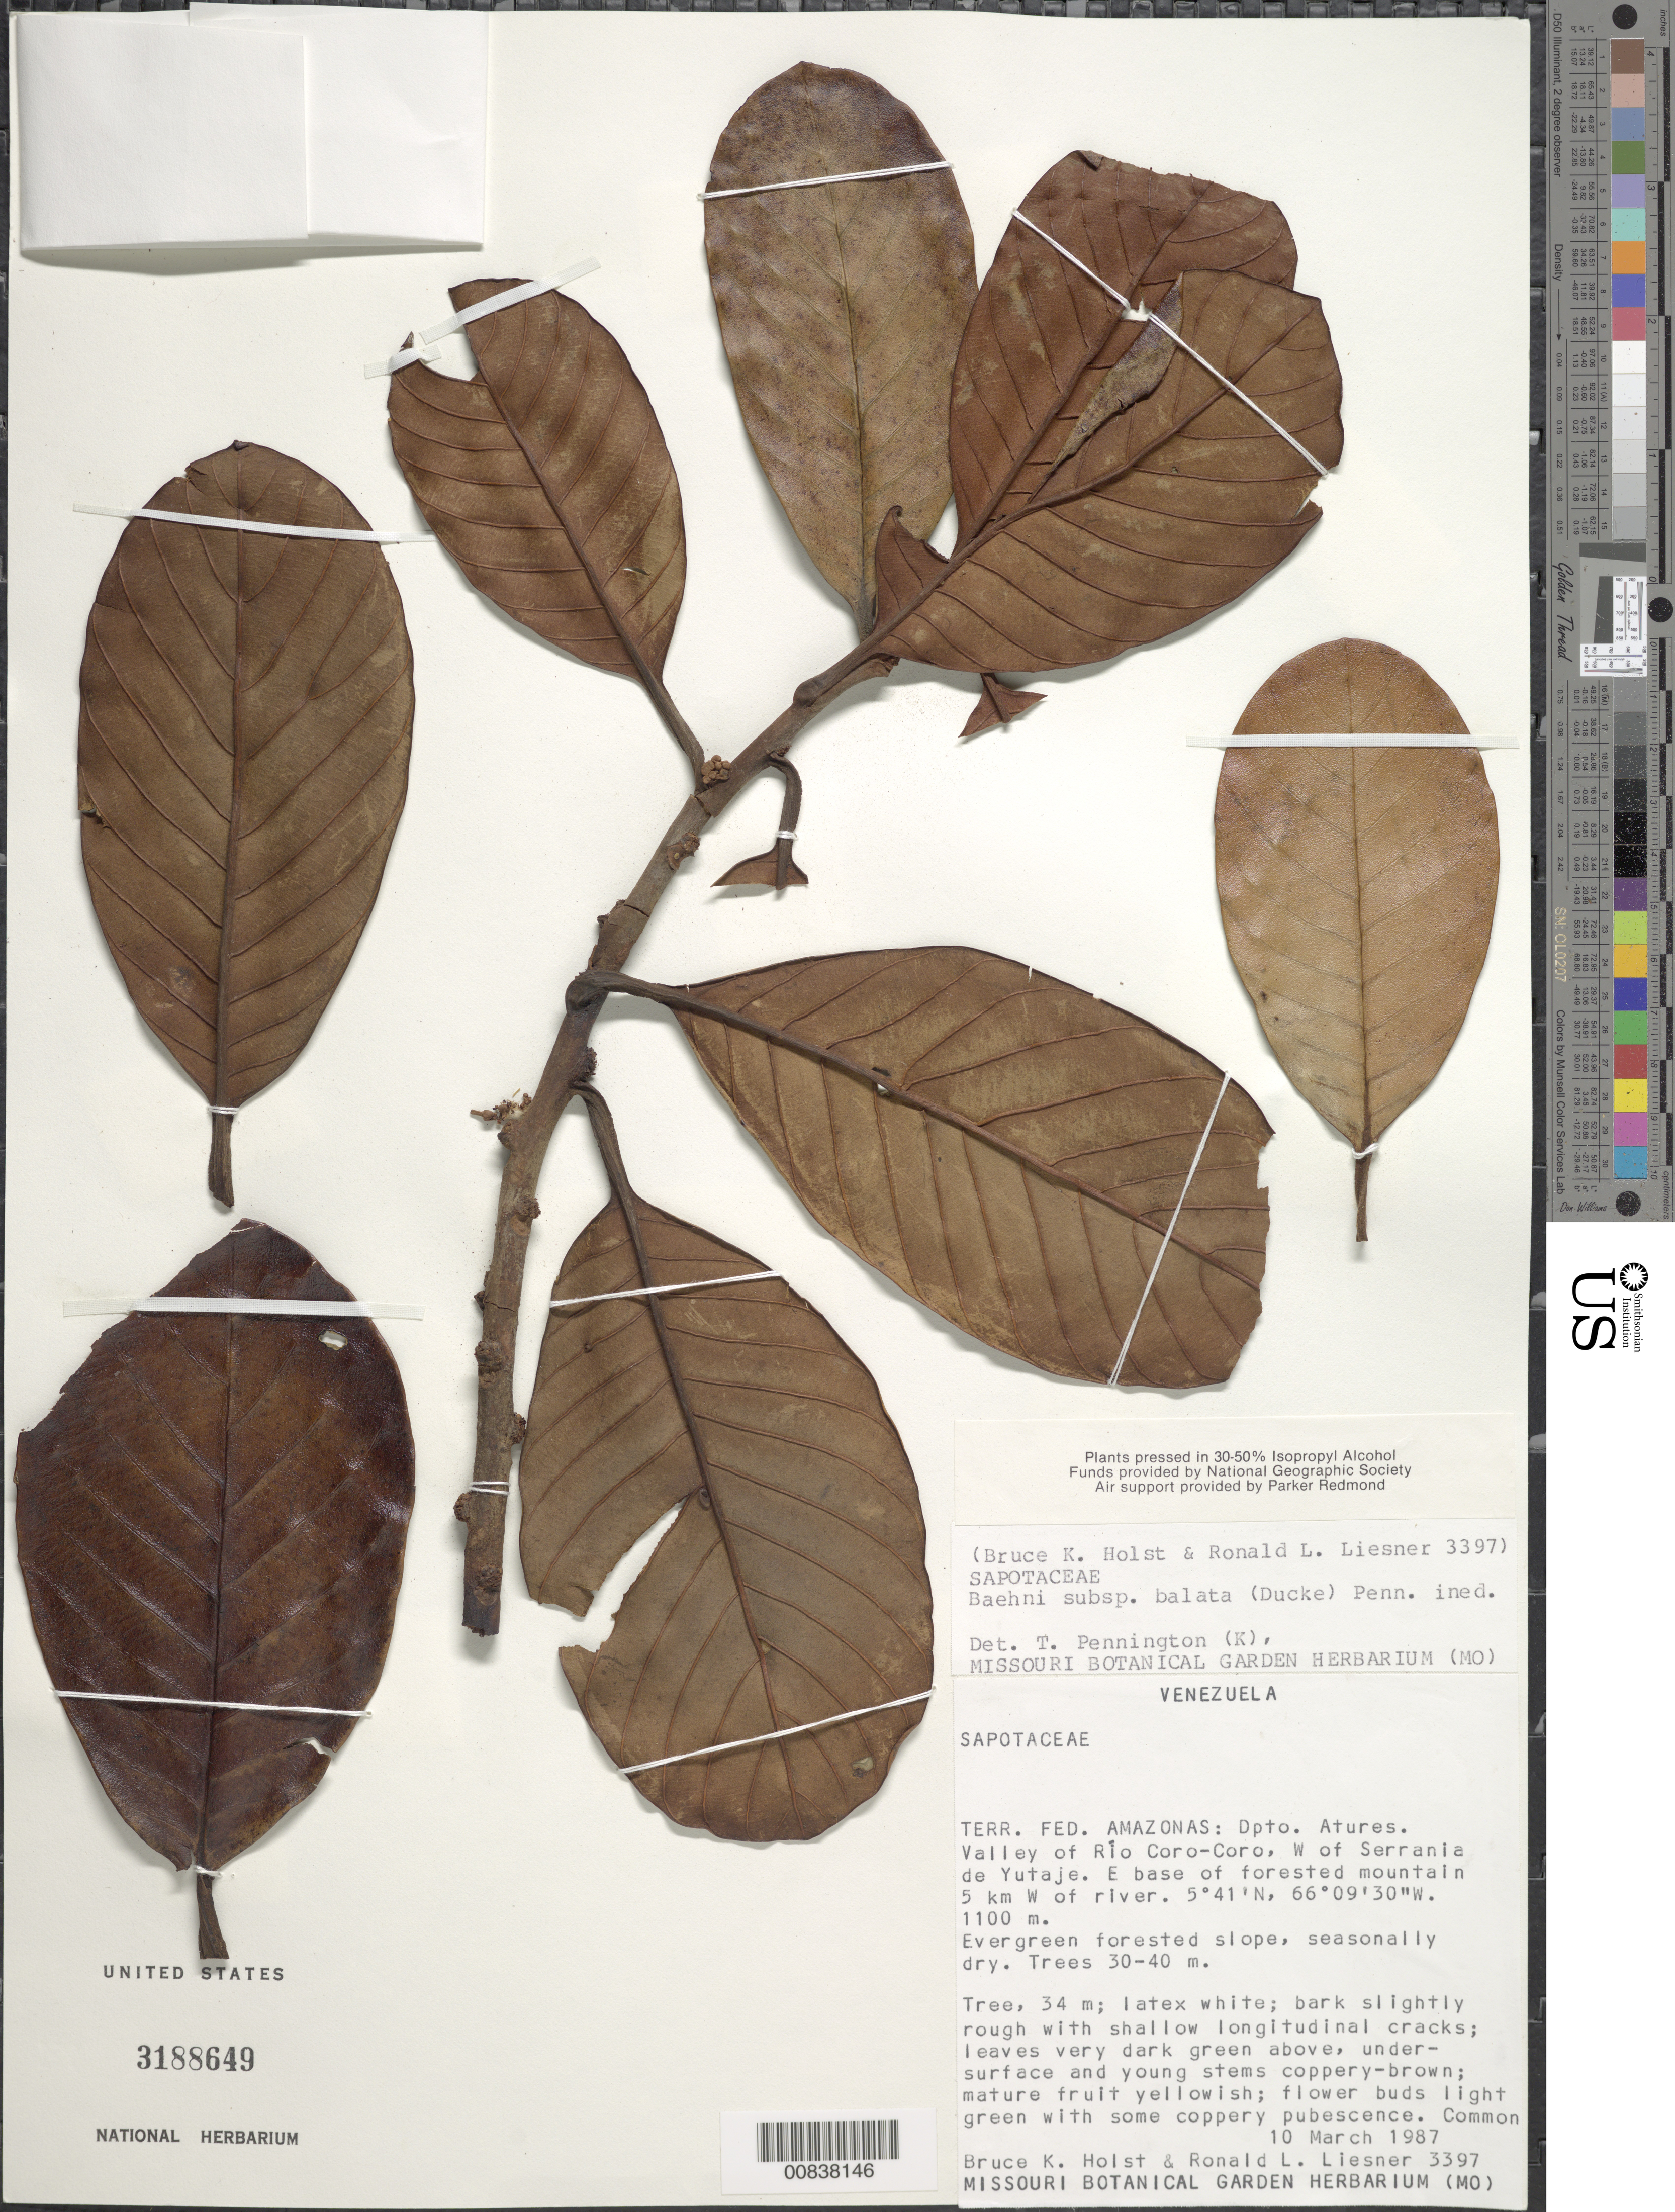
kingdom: Plantae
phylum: Tracheophyta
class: Magnoliopsida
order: Ericales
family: Sapotaceae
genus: Chrysophyllum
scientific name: Chrysophyllum sanguinolentum subsp. balata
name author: (Pierre) Baehni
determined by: Pennington, T. D., (K)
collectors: B. Holst & R. L. Liesner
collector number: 3397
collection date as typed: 10-Mar-87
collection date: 1987-03-10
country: Venezuela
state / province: Amazonas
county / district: Atures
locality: Río Coro-Coro valley, W of Serrania de Yutajé; E base of mountain 5 km W of river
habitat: Evergreen forested slope, E base of mountain, seasonally dry, trees 30-40 m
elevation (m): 1100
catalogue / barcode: US 3188649